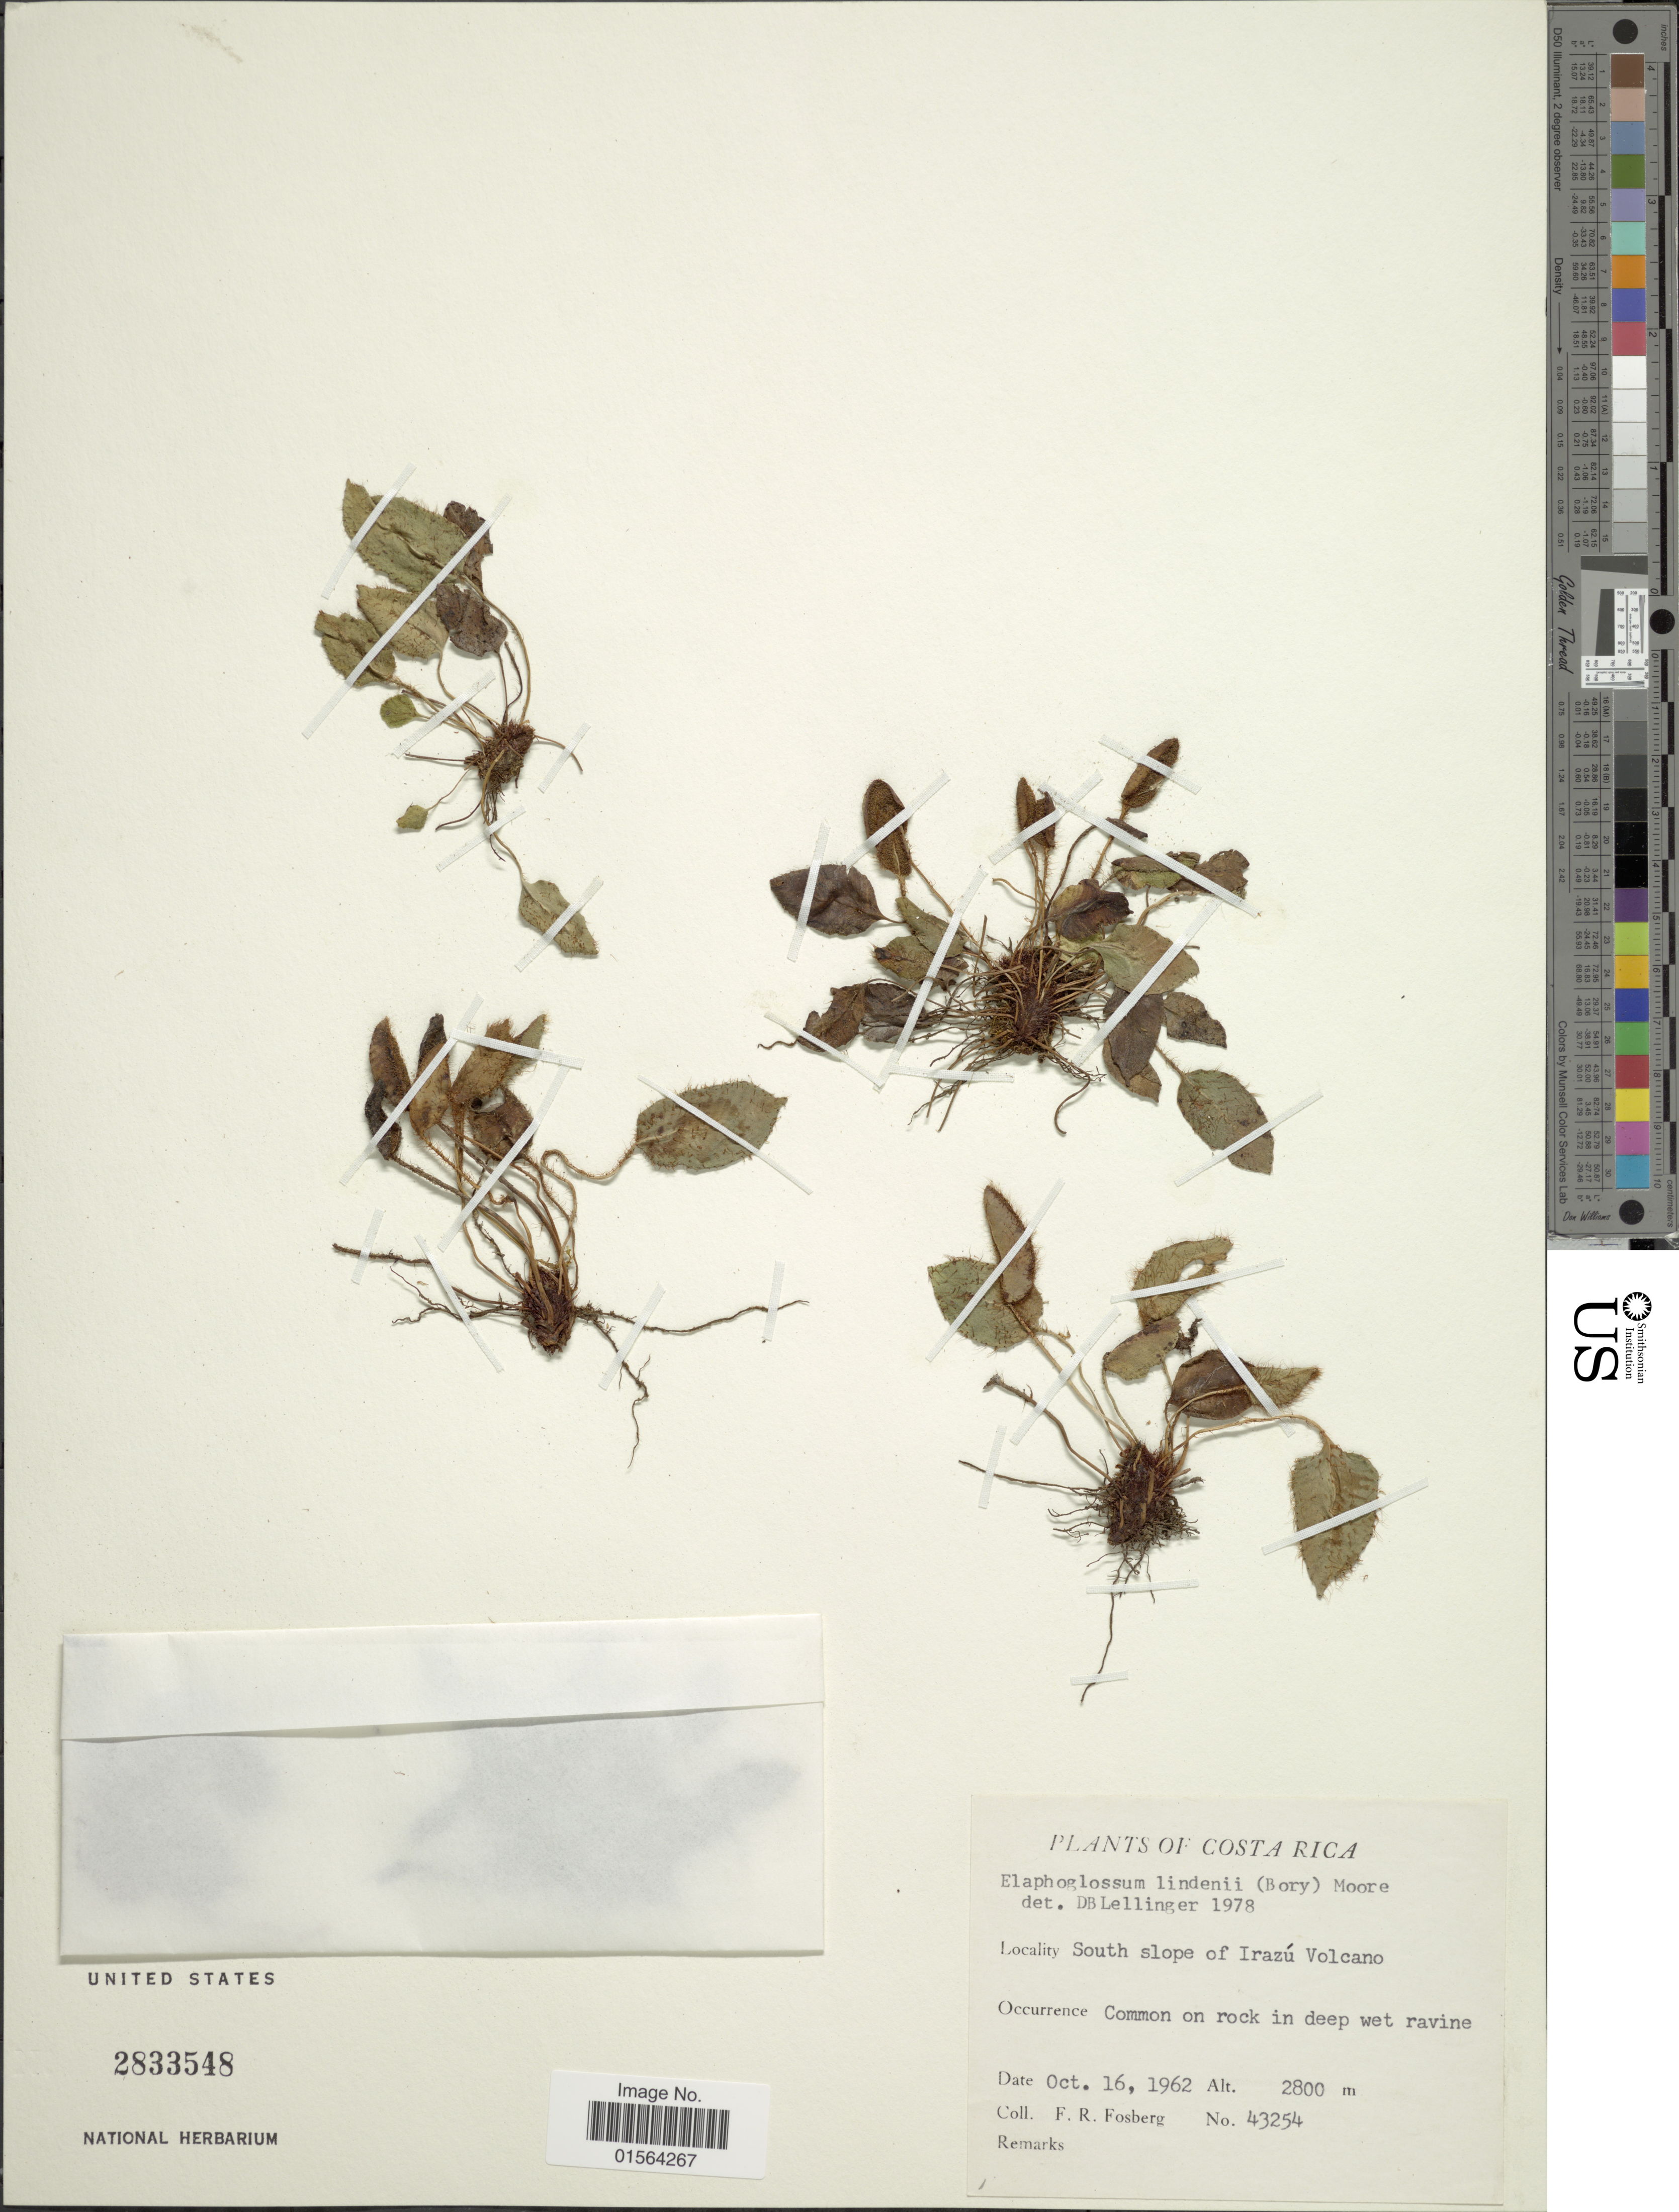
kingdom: Plantae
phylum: Tracheophyta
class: Polypodiopsida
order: Polypodiales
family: Dryopteridaceae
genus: Elaphoglossum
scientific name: Elaphoglossum lindenii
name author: (Bory ex Fée) T. Moore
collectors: F. R. Fosberg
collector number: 43254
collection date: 1962-10-16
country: Costa Rica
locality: South slope of Irazu Volcano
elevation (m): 2800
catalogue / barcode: US 2833548